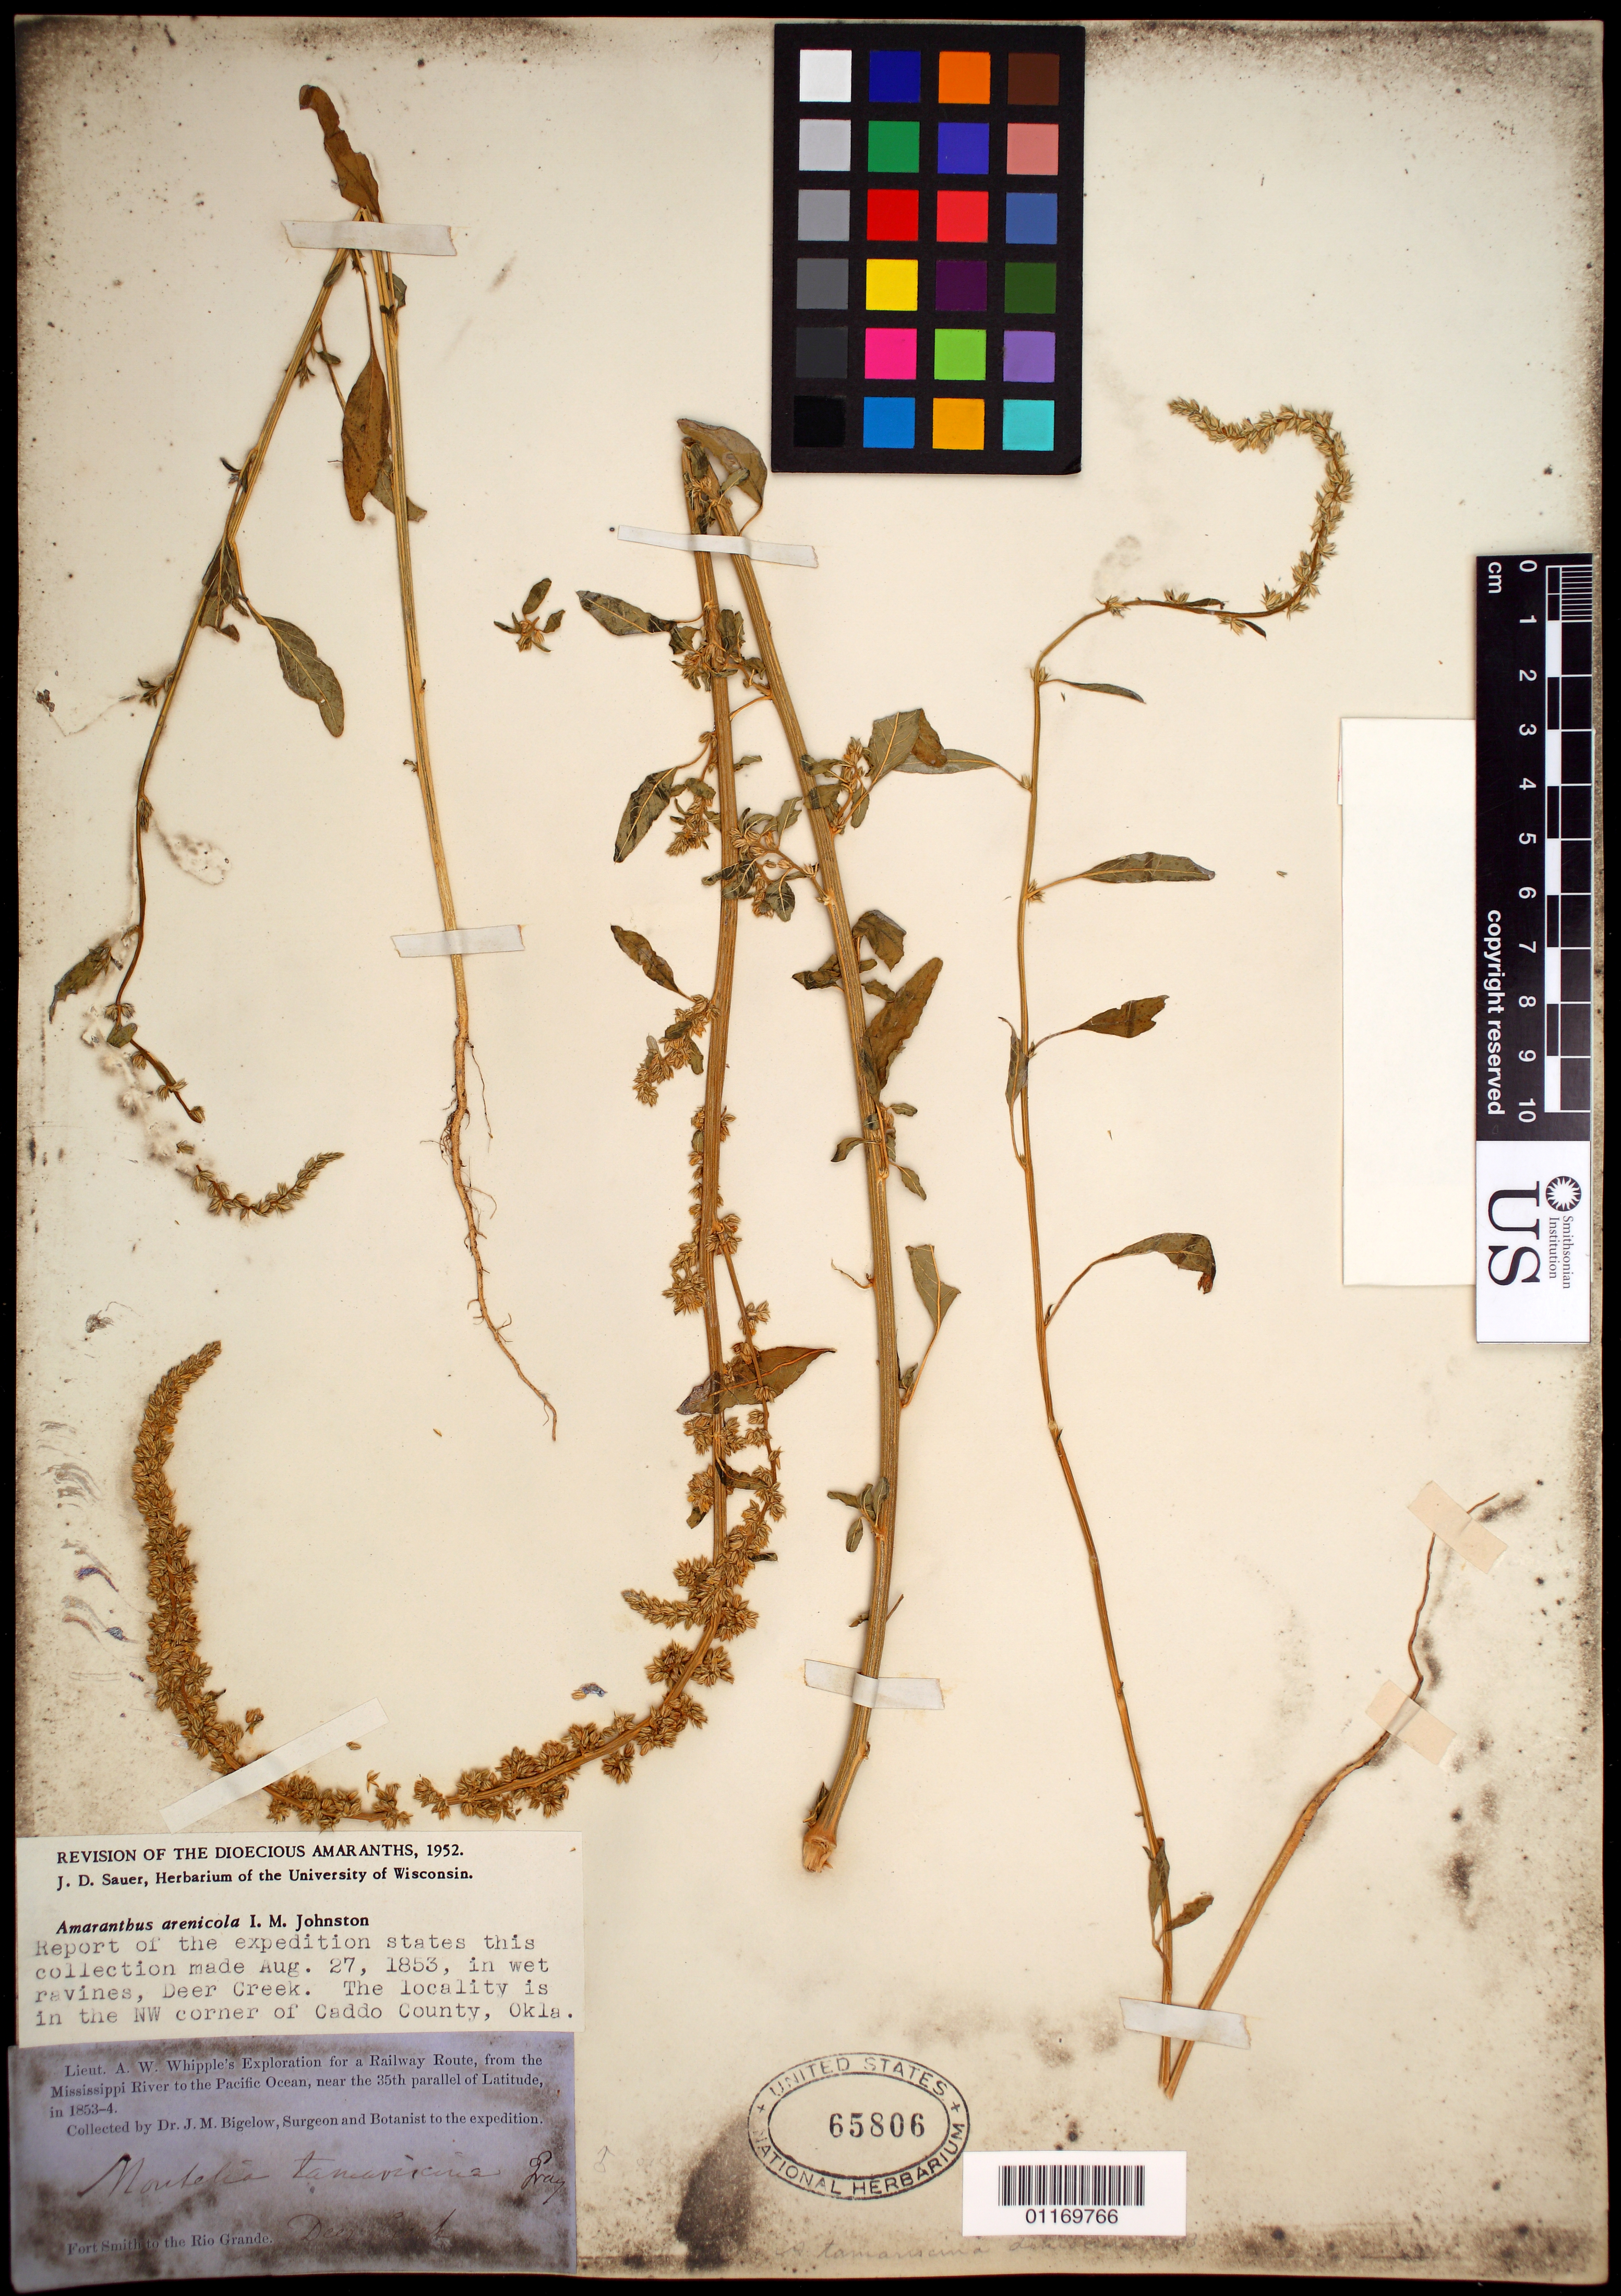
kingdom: Plantae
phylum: Tracheophyta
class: Magnoliopsida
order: Caryophyllales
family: Amaranthaceae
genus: Amaranthus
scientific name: Amaranthus arenicola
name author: I.M. Johnst.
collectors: J. M. Bigelow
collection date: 1853/1854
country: United States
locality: Fort Smith to the Rio Grande.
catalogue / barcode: US 65806